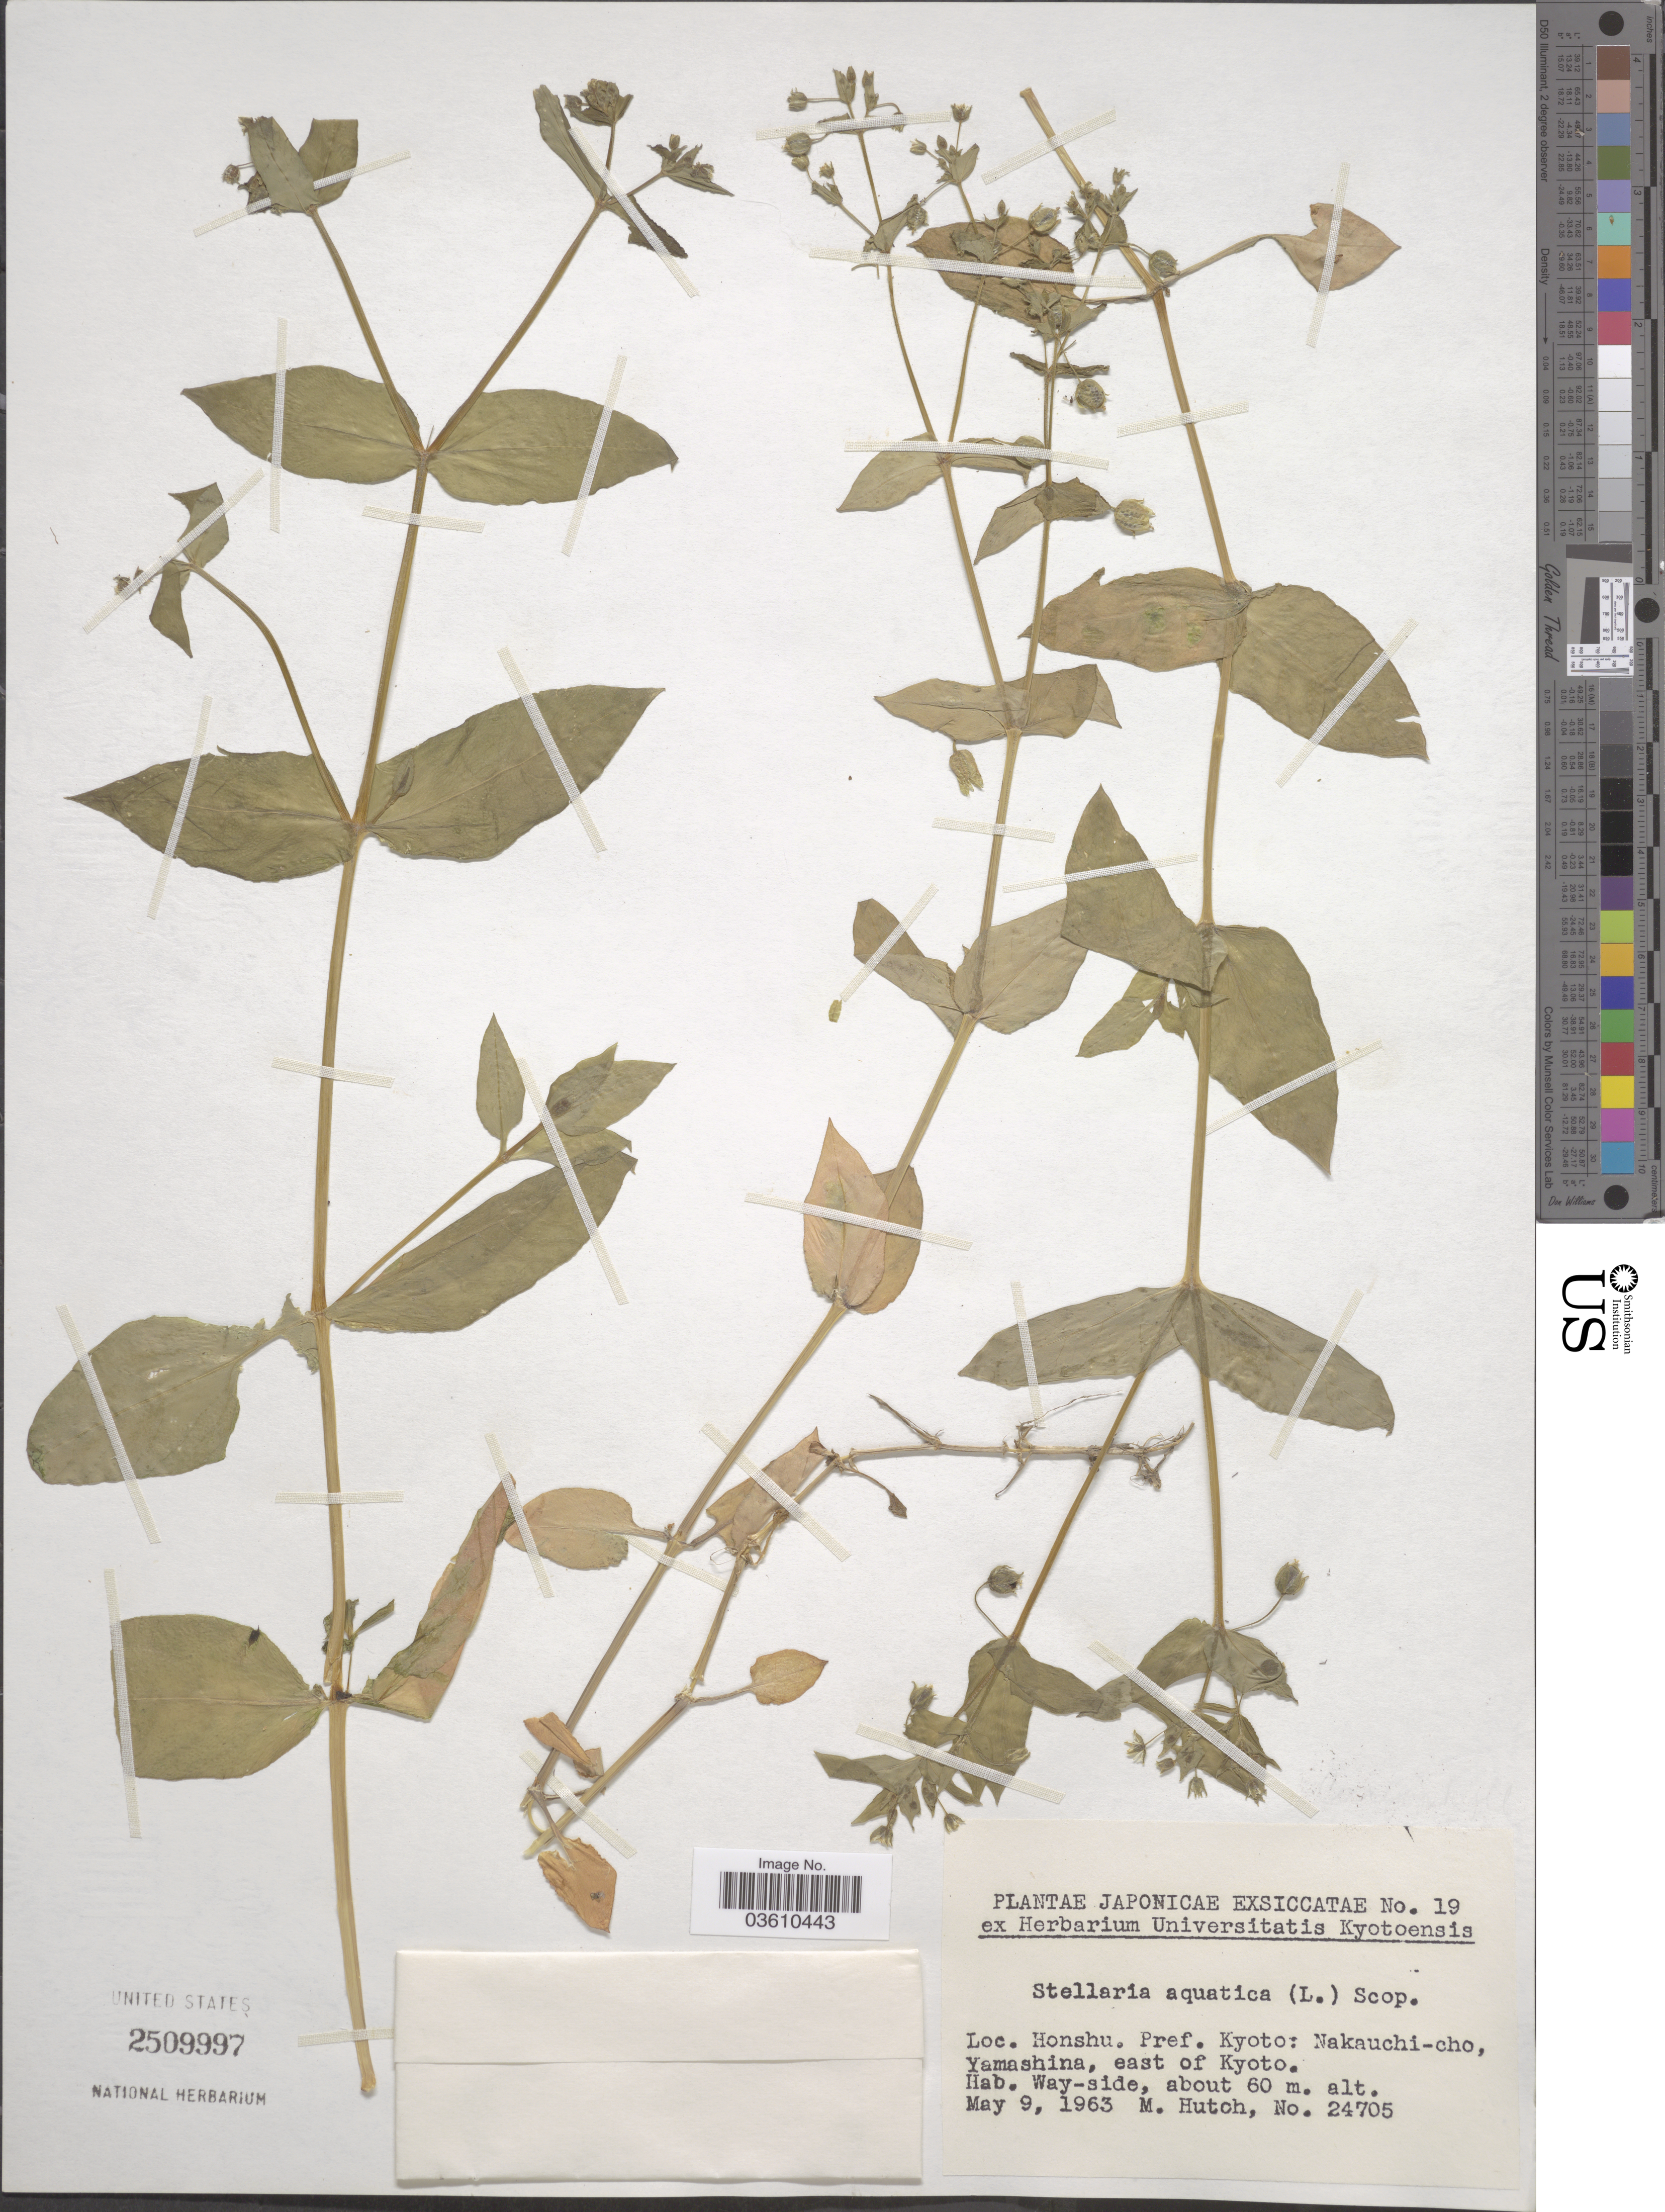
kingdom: Plantae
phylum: Tracheophyta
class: Magnoliopsida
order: Caryophyllales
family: Caryophyllaceae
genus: Stellaria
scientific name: Stellaria aquatica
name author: L.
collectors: M. Hutch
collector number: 24705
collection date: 1963-05-09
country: Japan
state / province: Kyoto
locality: Honshu. Pref. Kyoto: Nakauchi-cho, Yamashina, east of Kyoto.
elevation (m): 60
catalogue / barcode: US 2509997